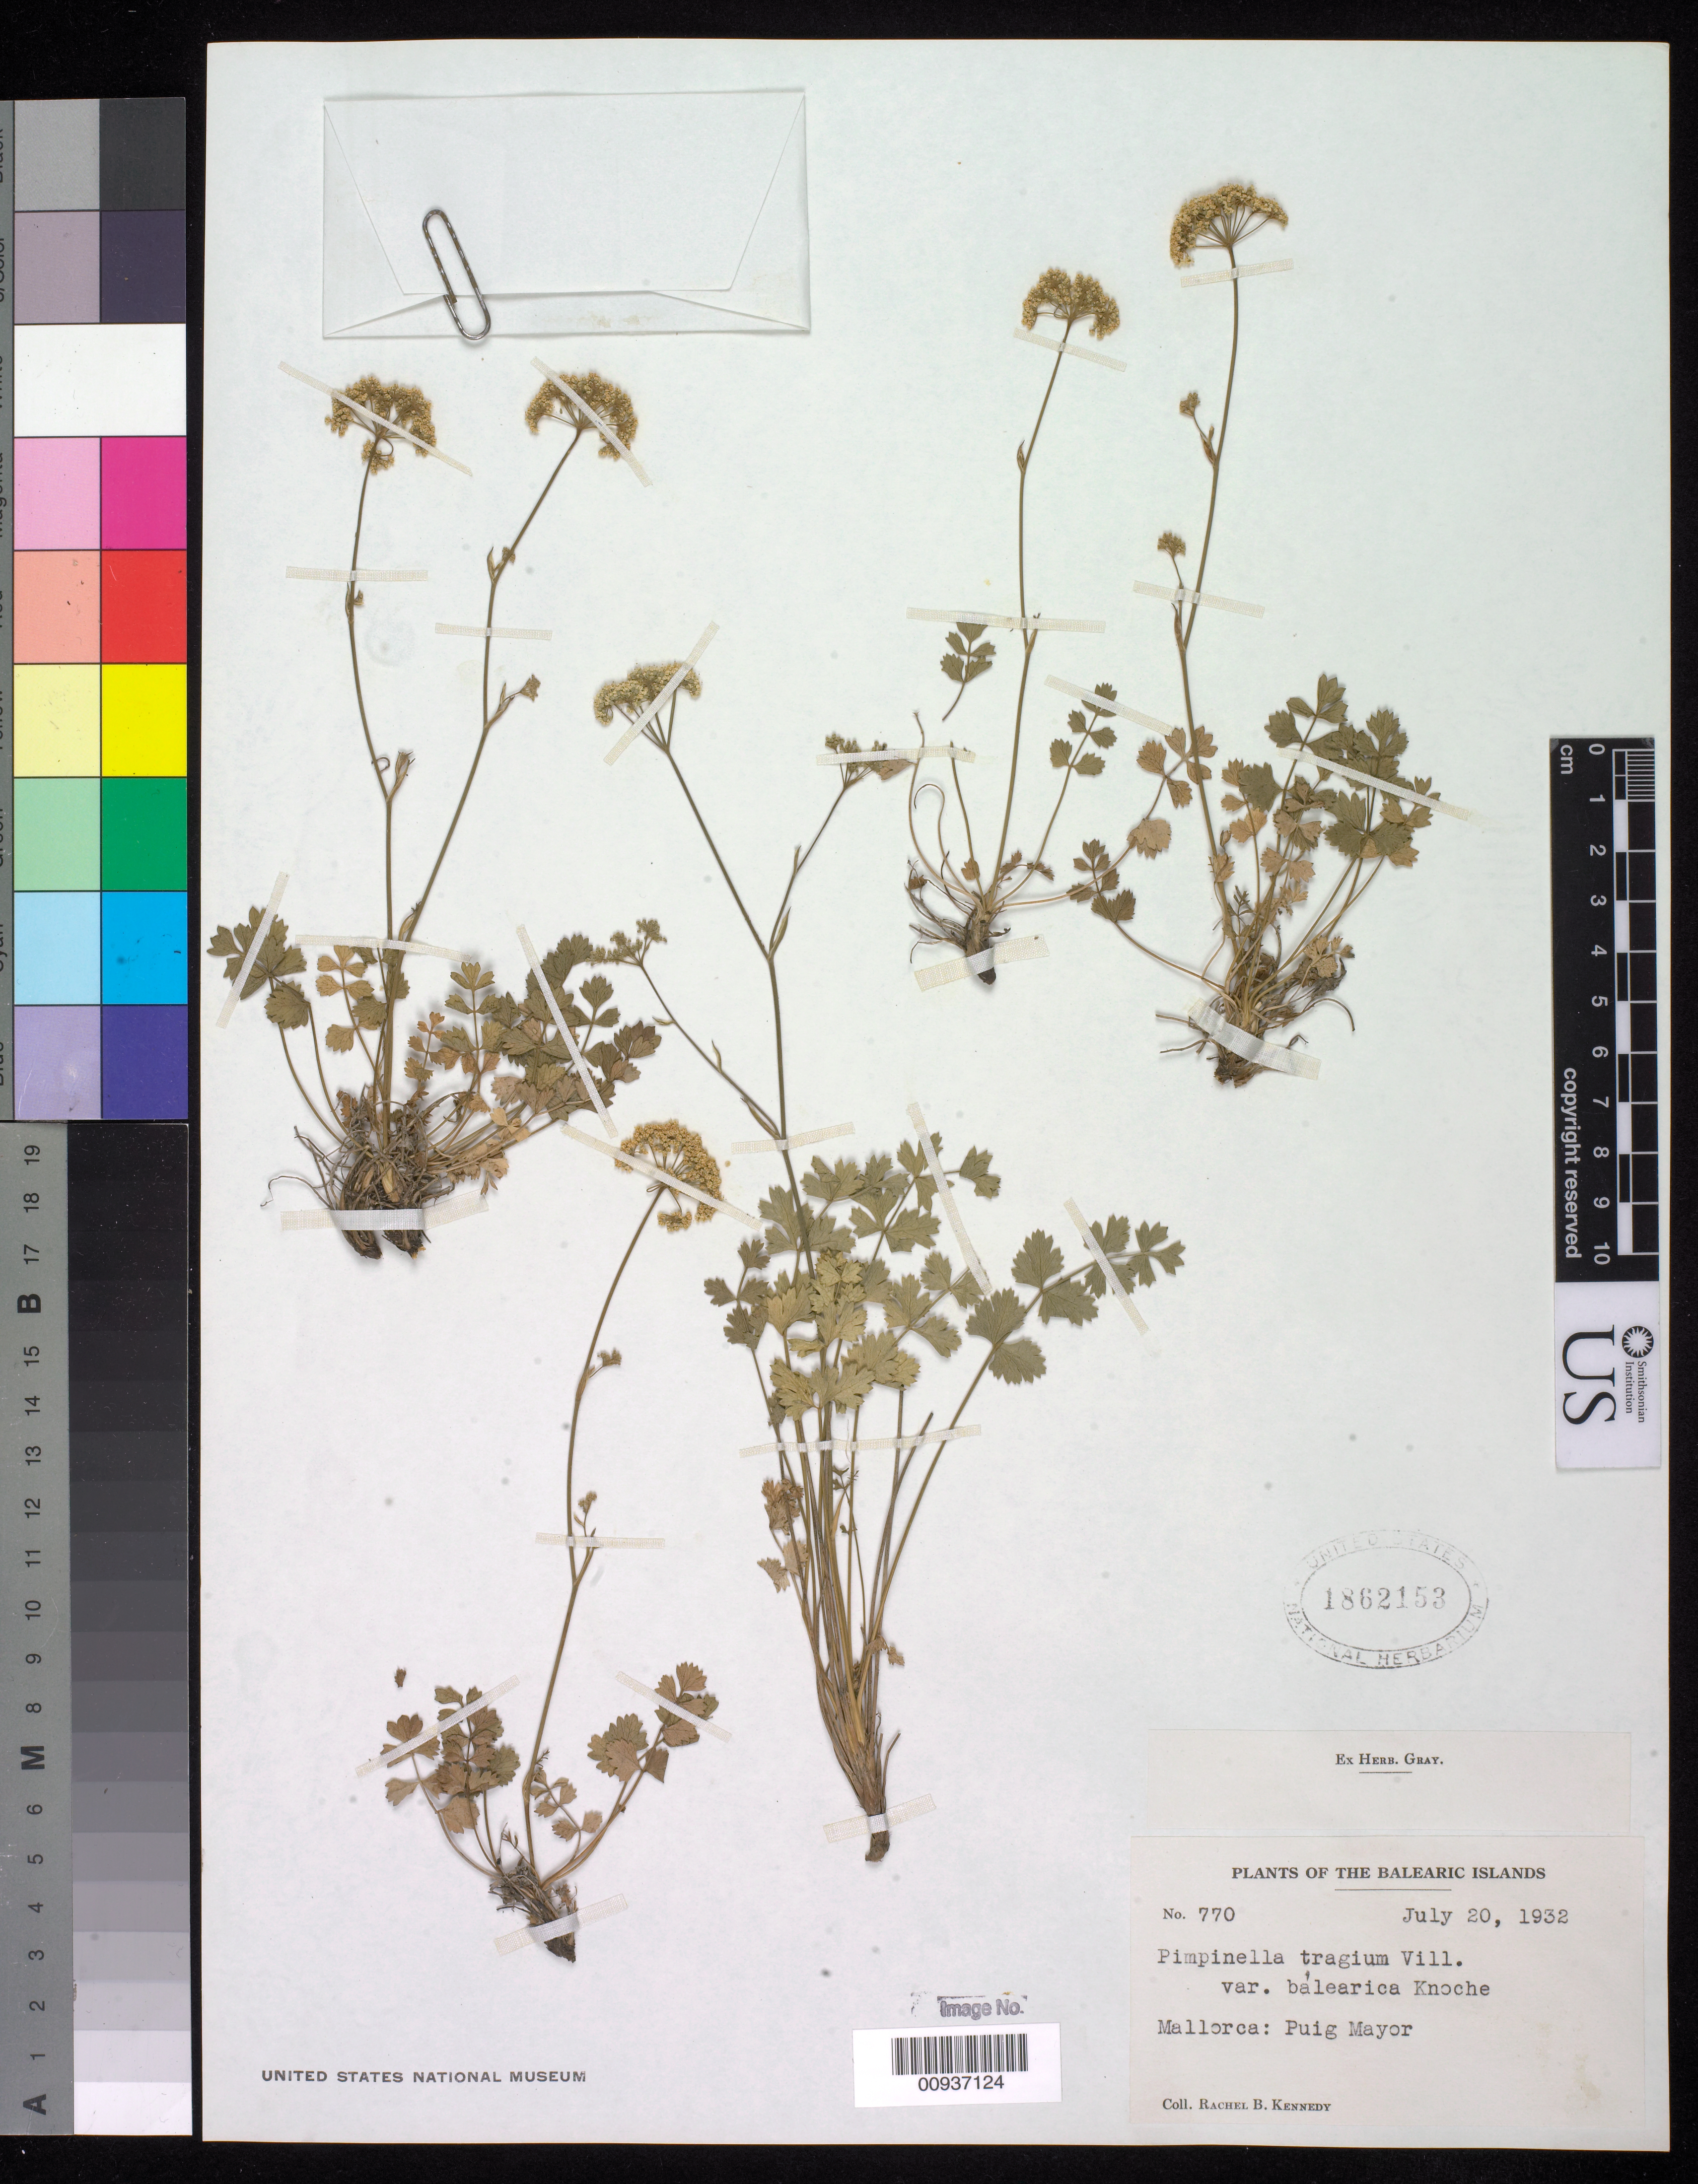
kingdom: Plantae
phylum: Tracheophyta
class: Magnoliopsida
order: Apiales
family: Apiaceae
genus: Pimpinella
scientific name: Pimpinella tragium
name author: Vill.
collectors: Kennedy, R.B.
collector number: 770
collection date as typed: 20 Jul 1932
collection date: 1932-07-20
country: Spain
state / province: Islas Baleares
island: Mallorca I.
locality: Puig Mayor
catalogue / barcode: US 1862153